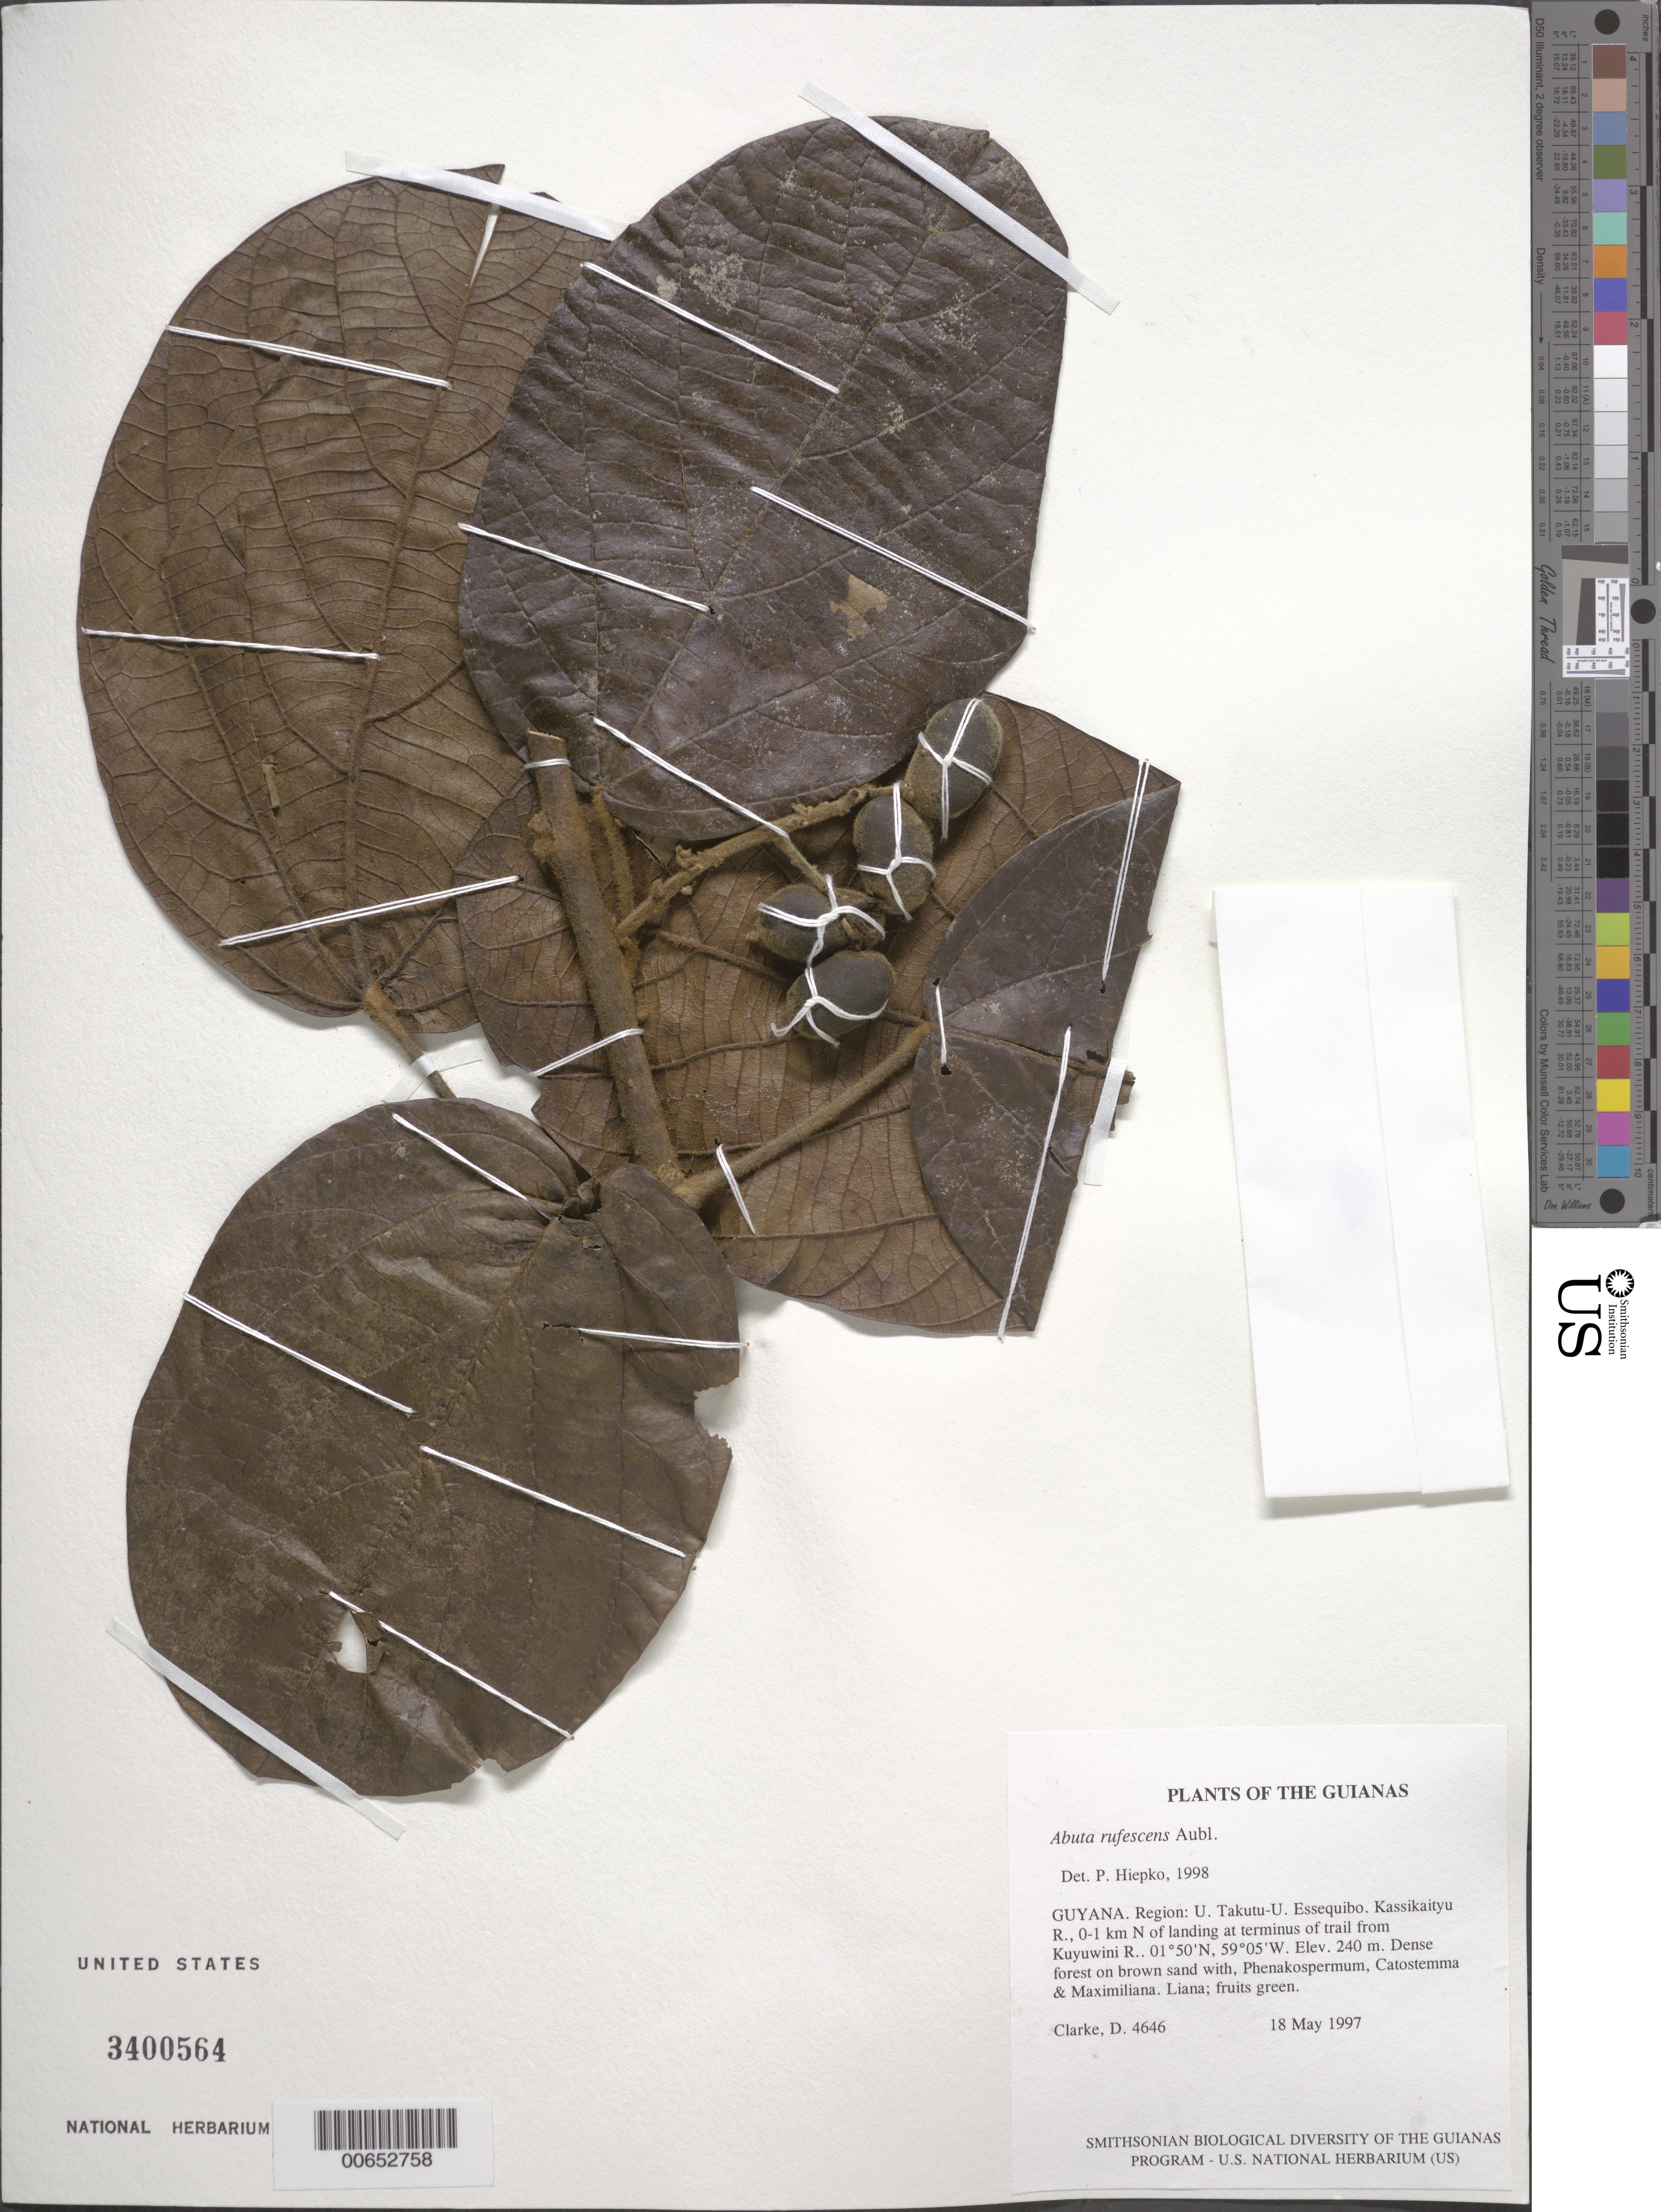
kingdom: Plantae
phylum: Tracheophyta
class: Magnoliopsida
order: Ranunculales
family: Menispermaceae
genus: Abuta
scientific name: Abuta rufescens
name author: Aubl.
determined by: Hiepko, P. H.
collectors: H. D. Clarke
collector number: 4646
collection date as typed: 18 May 1997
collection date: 1997-05-18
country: Guyana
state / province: U. Takutu-U. Essequibo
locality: Kassikaityu R., 0-1 km N of landing at terminus of trail from Kuyuwini R.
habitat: Dense forest on brown sand with, Phenakospermum, Catostemma & Maximiliana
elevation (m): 240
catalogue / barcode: US 3400564